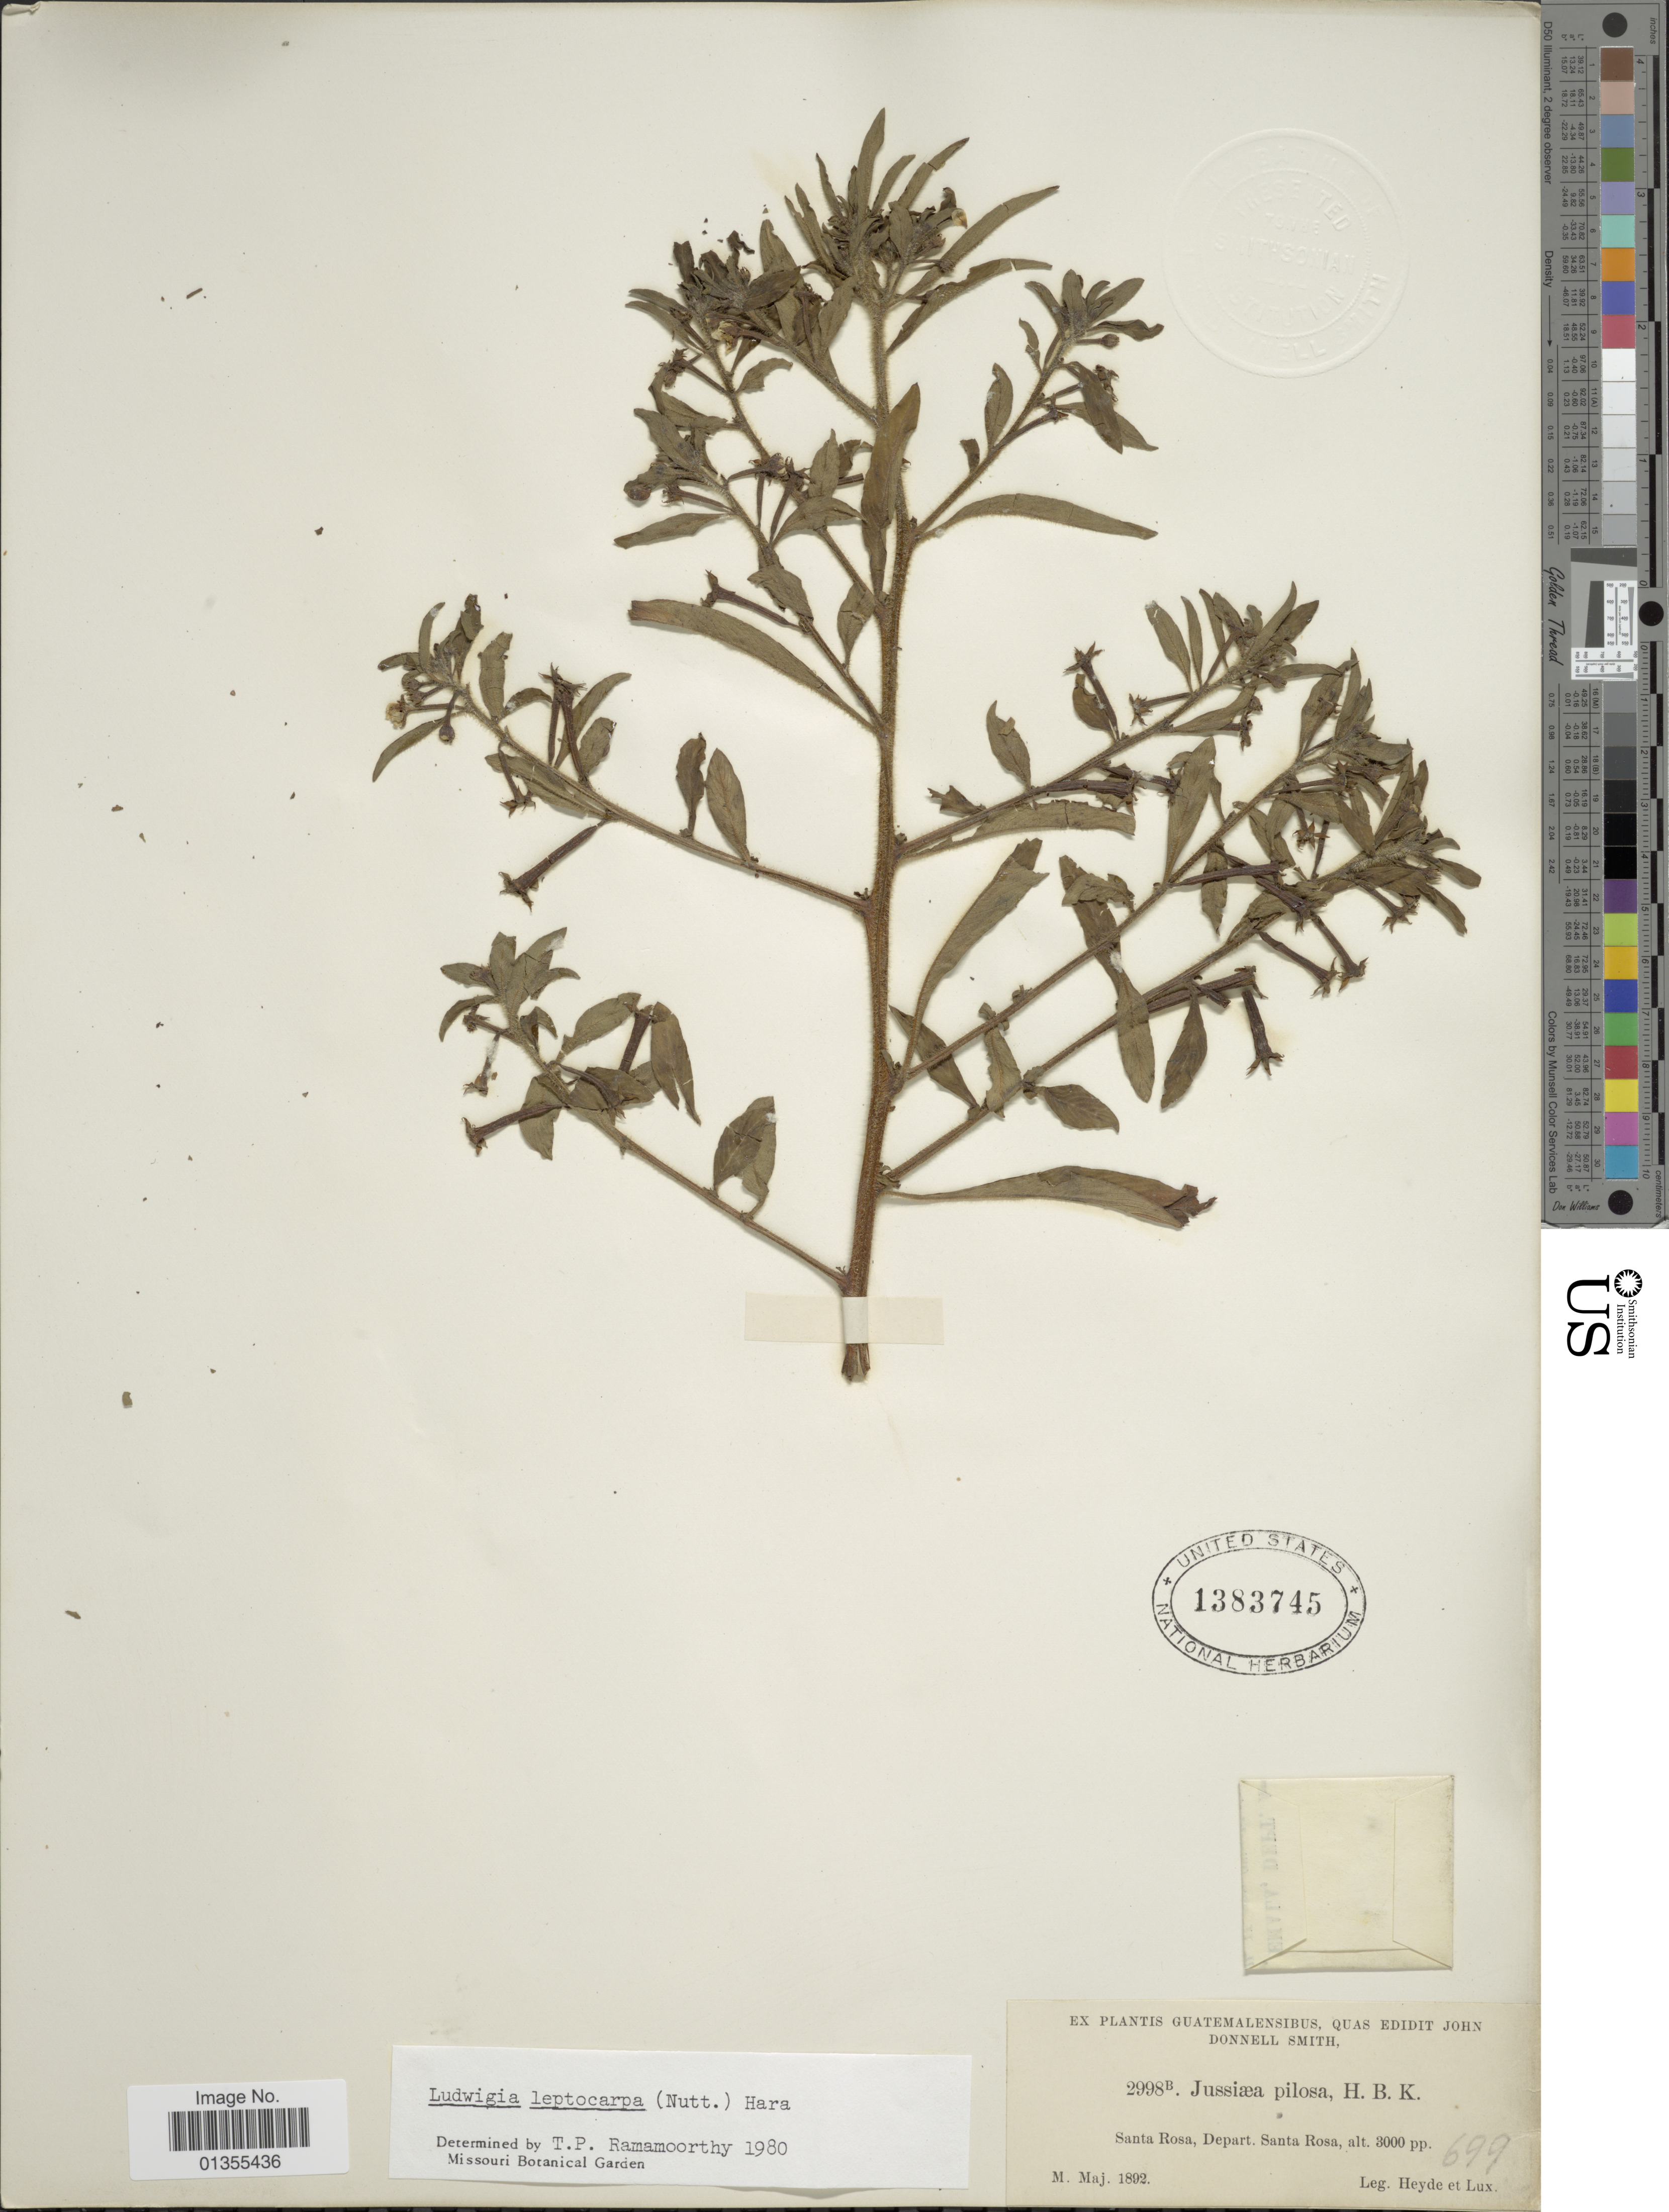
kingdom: Plantae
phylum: Tracheophyta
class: Magnoliopsida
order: Myrtales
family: Onagraceae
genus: Ludwigia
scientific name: Ludwigia nervosa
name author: (Poir.) H. Hara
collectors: Heyde & Lux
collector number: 2998B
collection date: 1892-05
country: Guatemala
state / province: Santa Rosa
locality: Depart. Santa Rosa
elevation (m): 914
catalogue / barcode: US 1383745